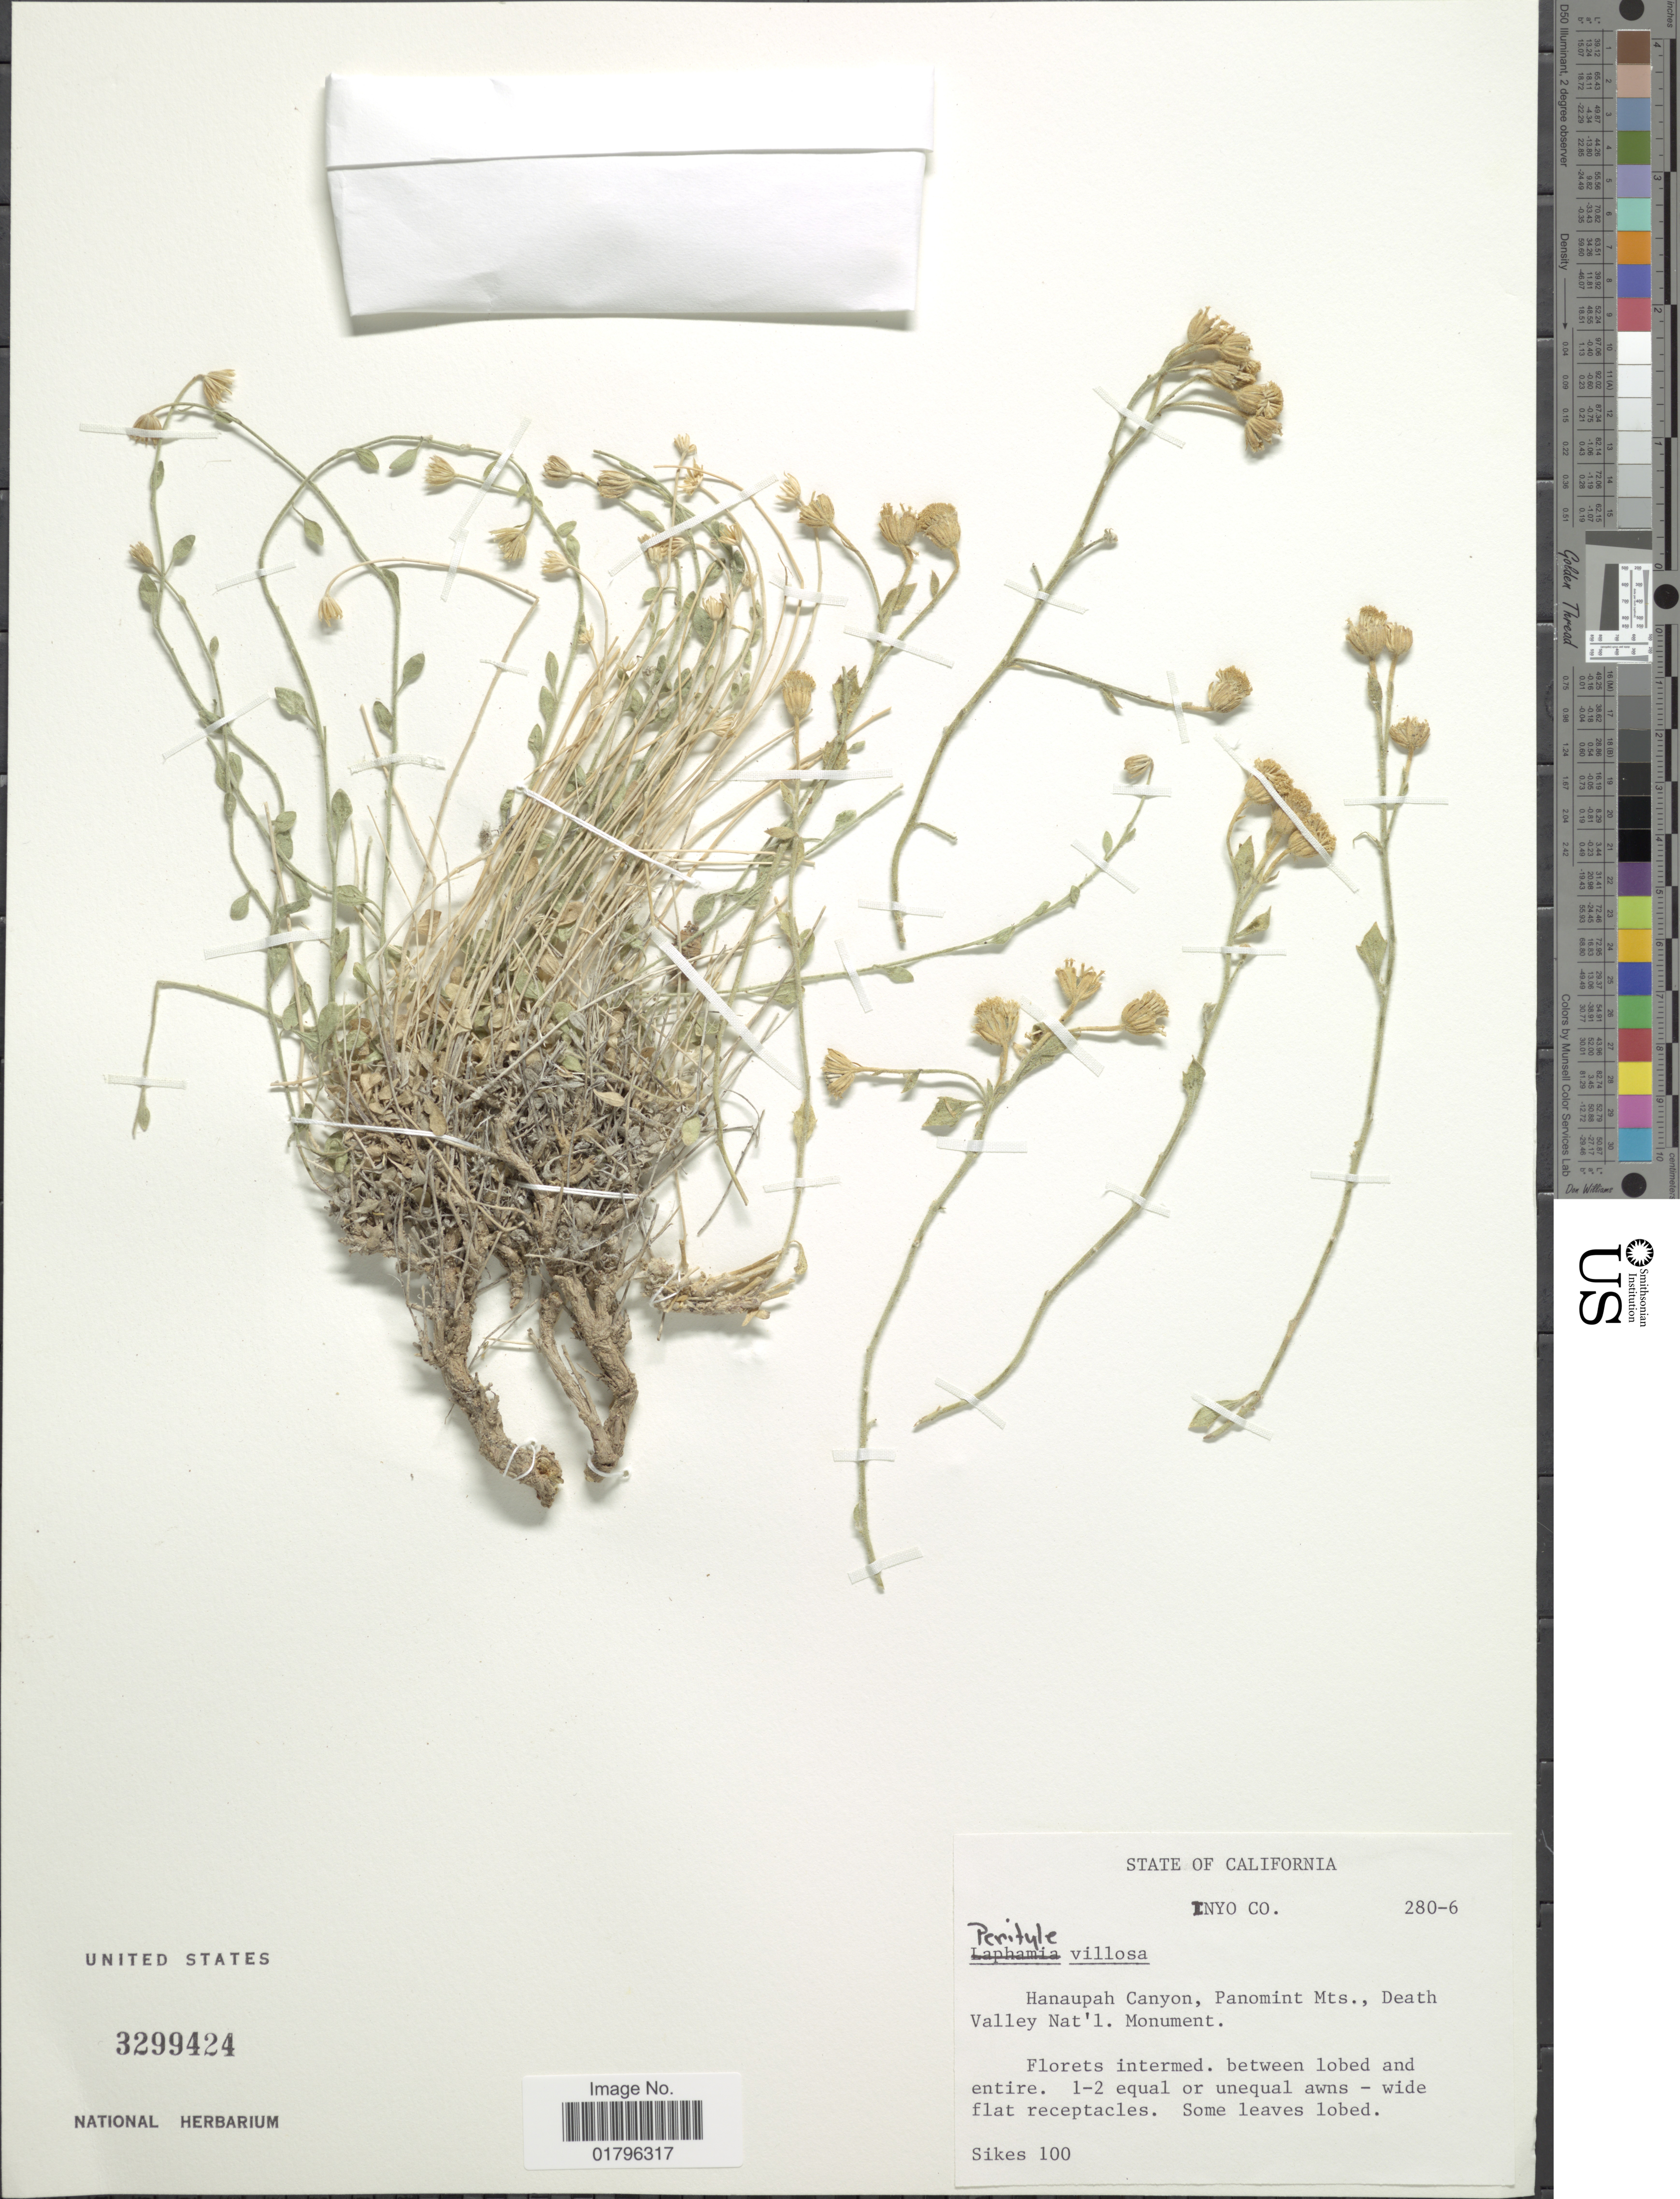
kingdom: Plantae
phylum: Tracheophyta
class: Magnoliopsida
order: Asterales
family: Asteraceae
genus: Perityle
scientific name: Perityle villosa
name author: (S.F. Blake) Shinners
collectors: S. Sikes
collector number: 100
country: United States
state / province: California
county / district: Inyo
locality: Inyo Co., Hanaupah Canyon, Panomint Mts., Death Valley Nat'l. Monument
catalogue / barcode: US 3299424